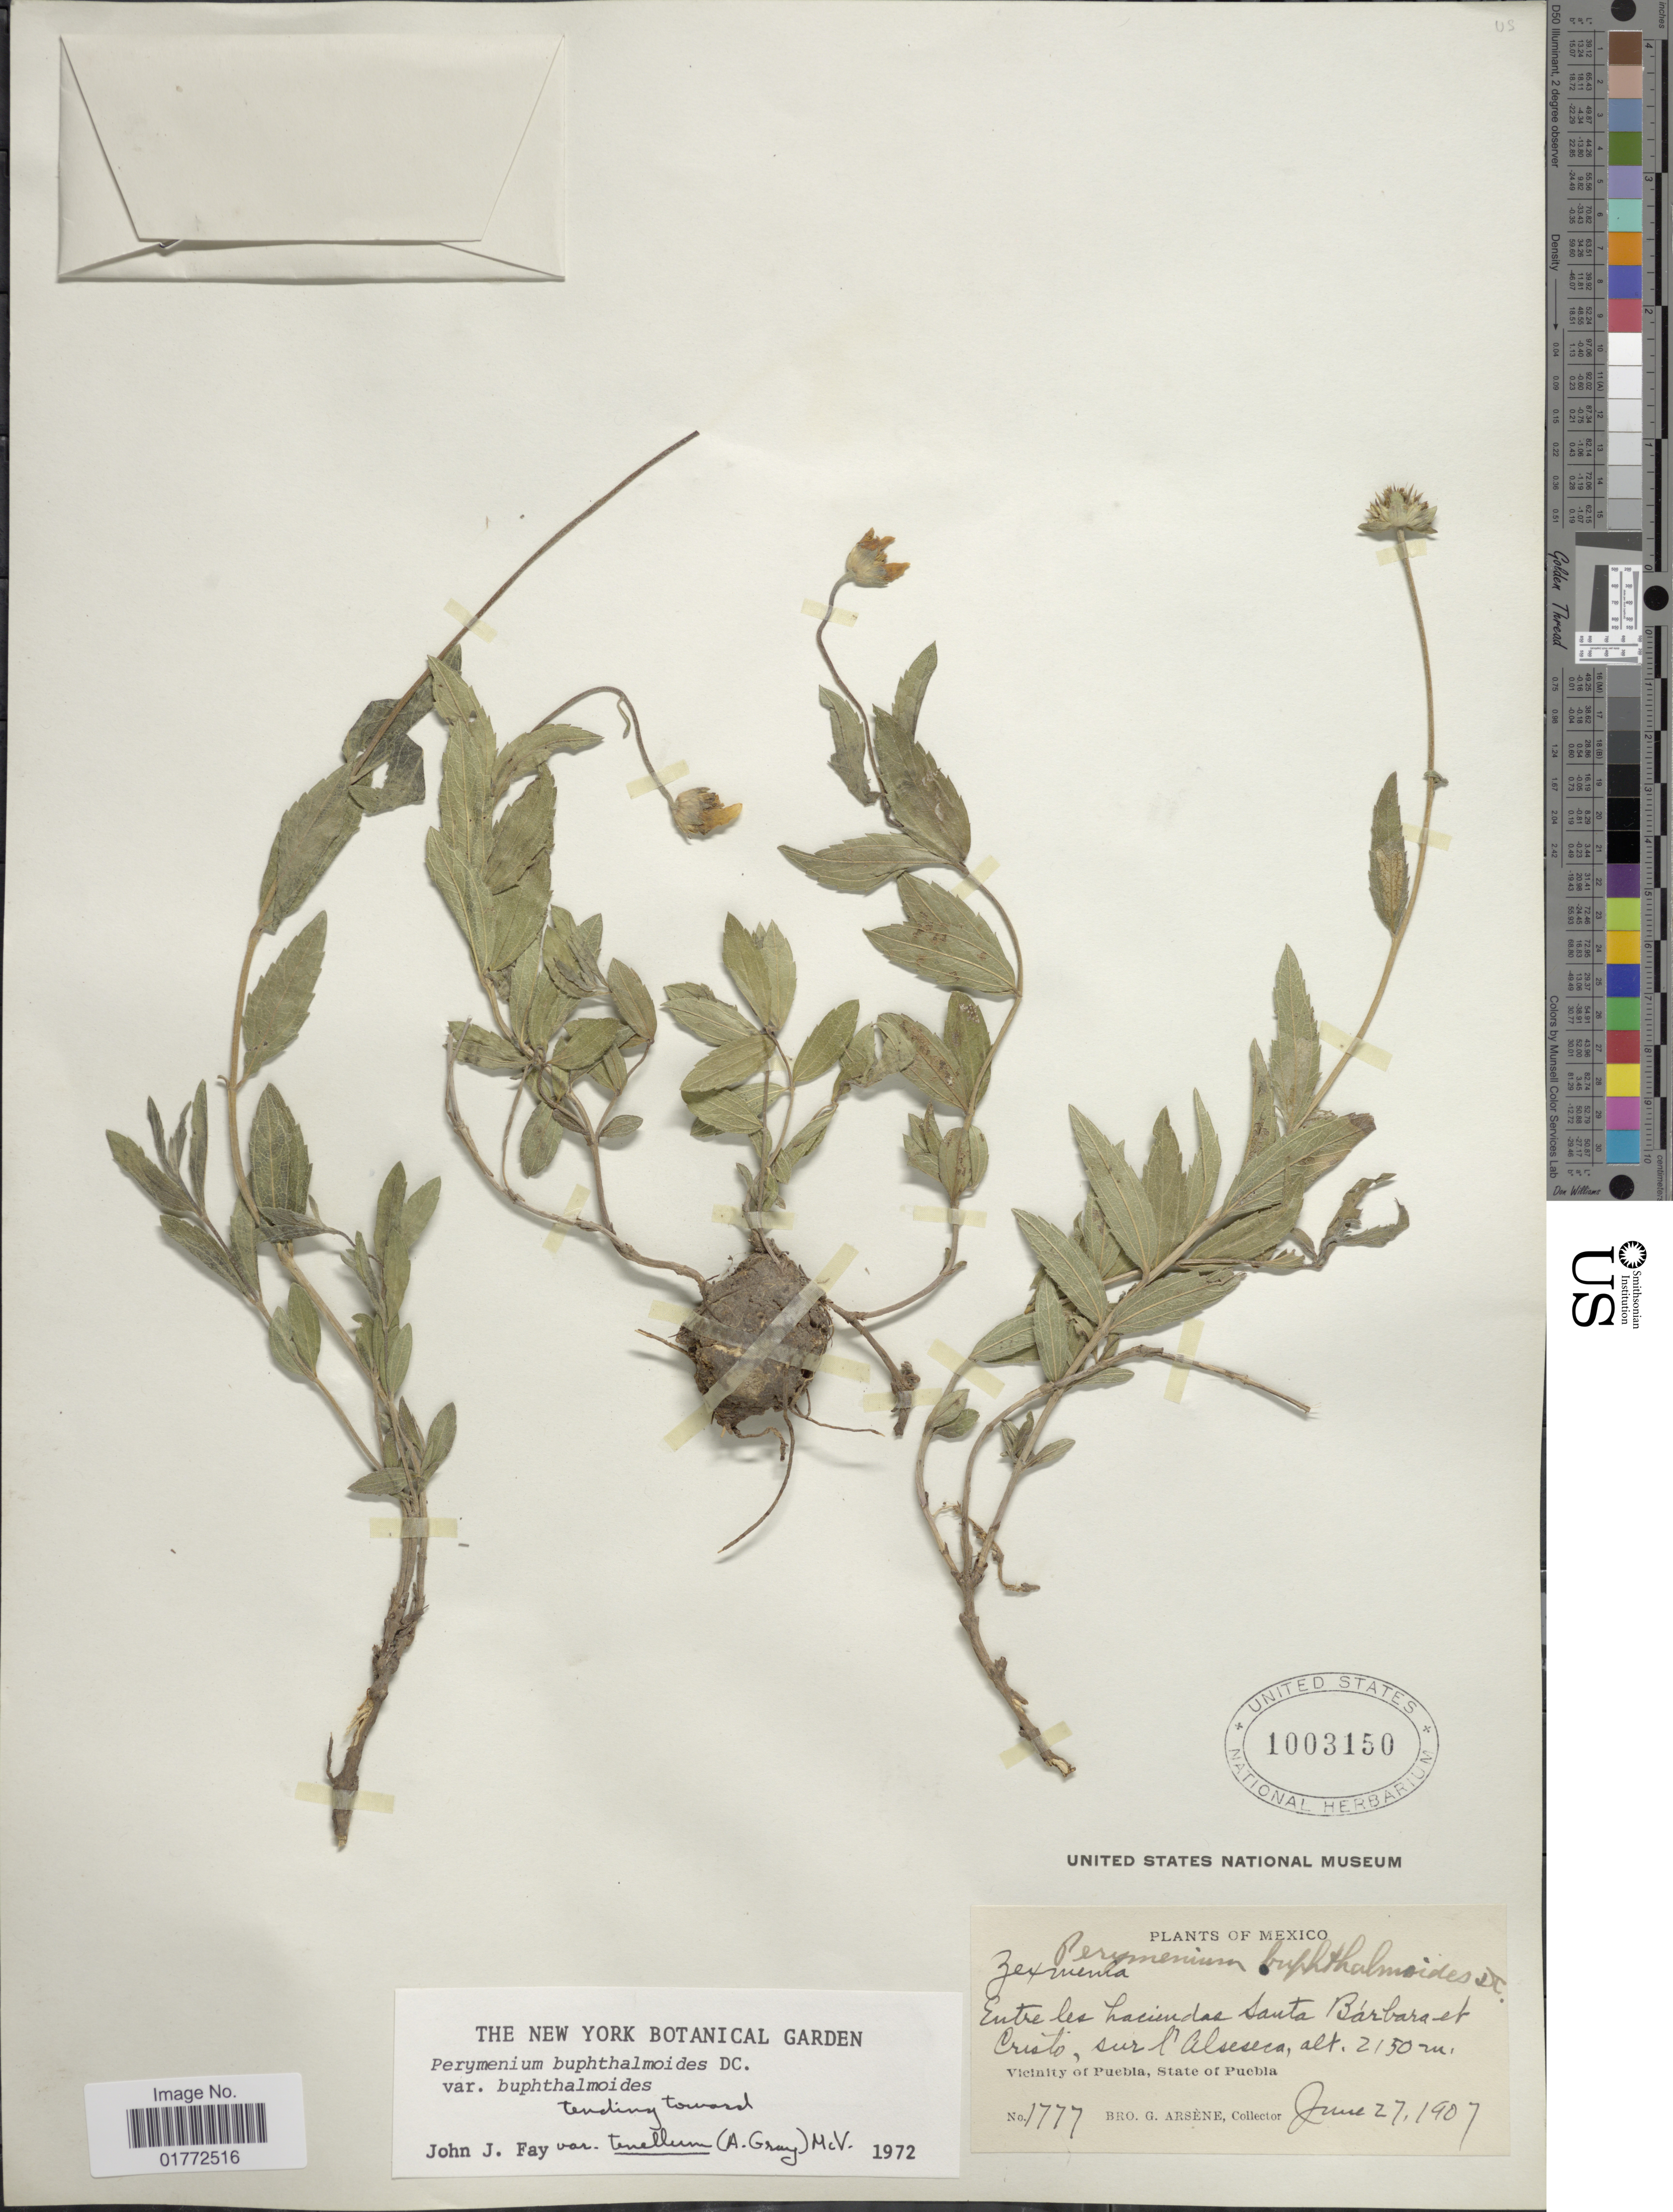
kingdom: Plantae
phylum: Tracheophyta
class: Magnoliopsida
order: Asterales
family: Asteraceae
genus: Perymenium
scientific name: Perymenium buphthalmoides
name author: DC.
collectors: Bro. G. Arsène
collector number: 1777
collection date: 1907-06-27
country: Mexico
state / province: Puebla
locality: Entre les haciendas Santa Barbara et Cristo, sur l'Alseseca, Vicinity of Puebla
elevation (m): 2150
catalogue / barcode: US 1003150